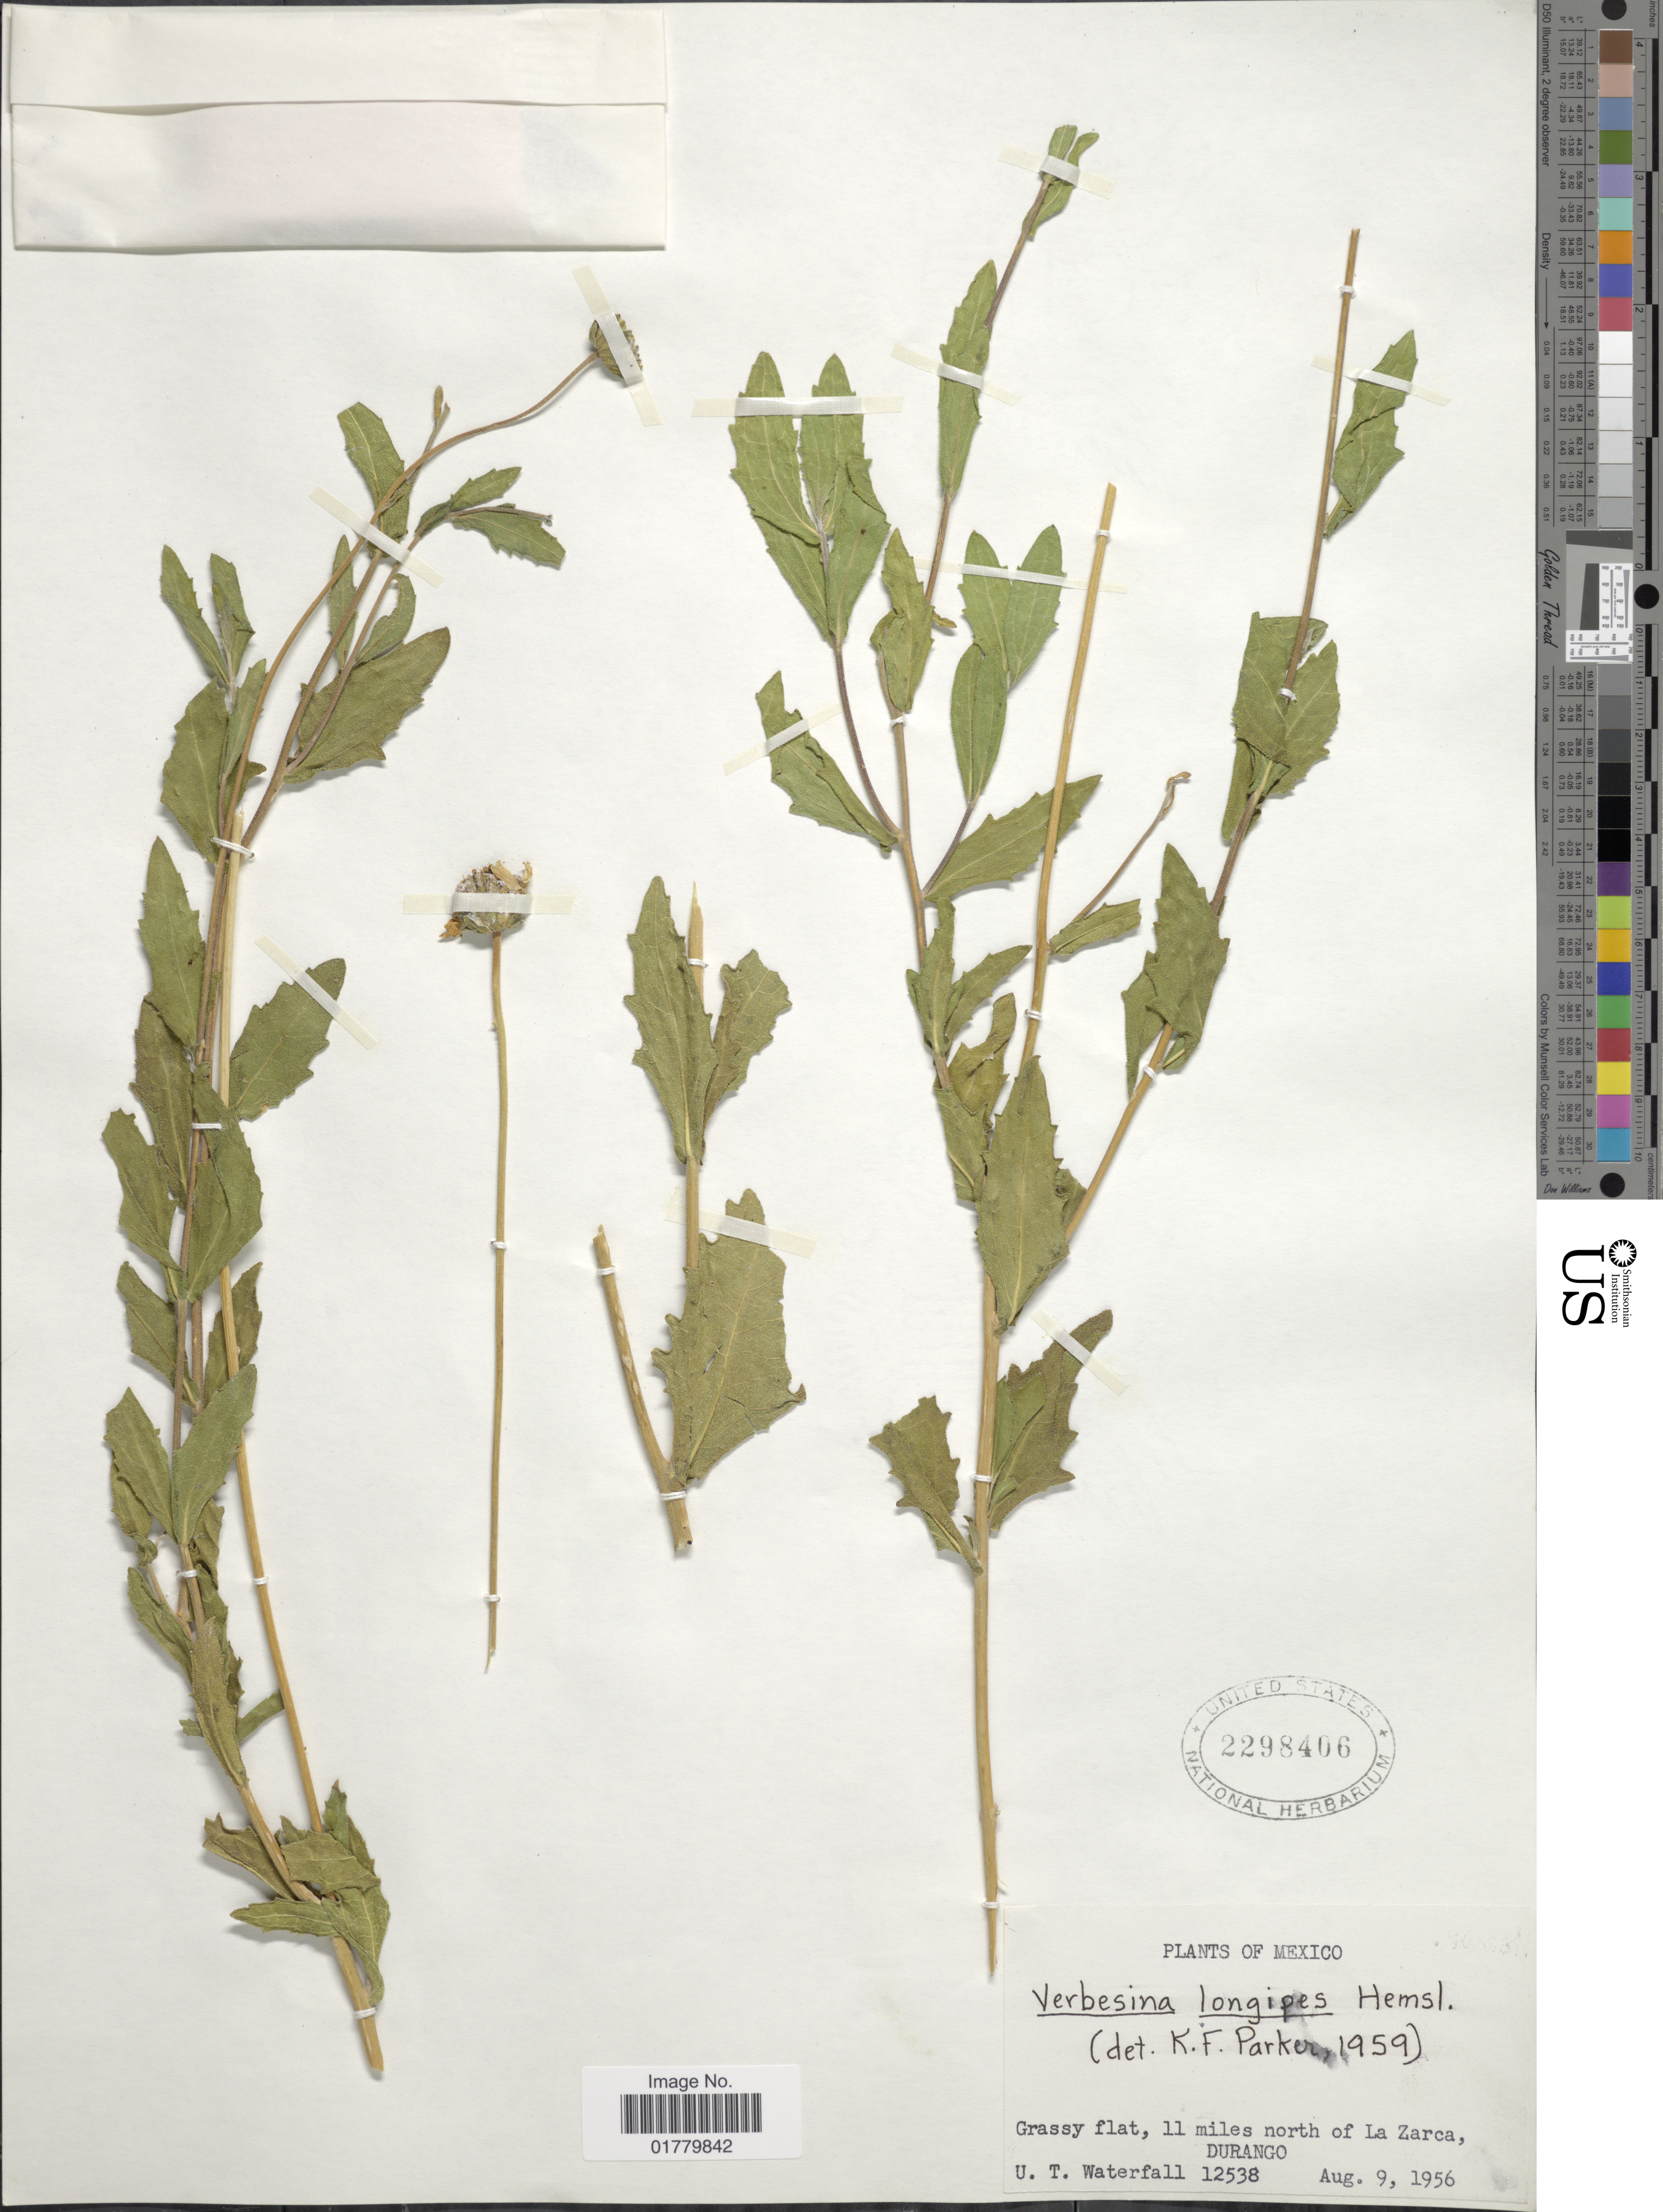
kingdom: Plantae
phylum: Tracheophyta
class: Magnoliopsida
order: Asterales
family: Asteraceae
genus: Verbesina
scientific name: Verbesina longipes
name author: Hemsl.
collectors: U. T. Waterfall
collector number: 12538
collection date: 1956-08-09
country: Mexico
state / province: Durango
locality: Grassy flat, 11 miles north of La Zarca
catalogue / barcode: US 2298406